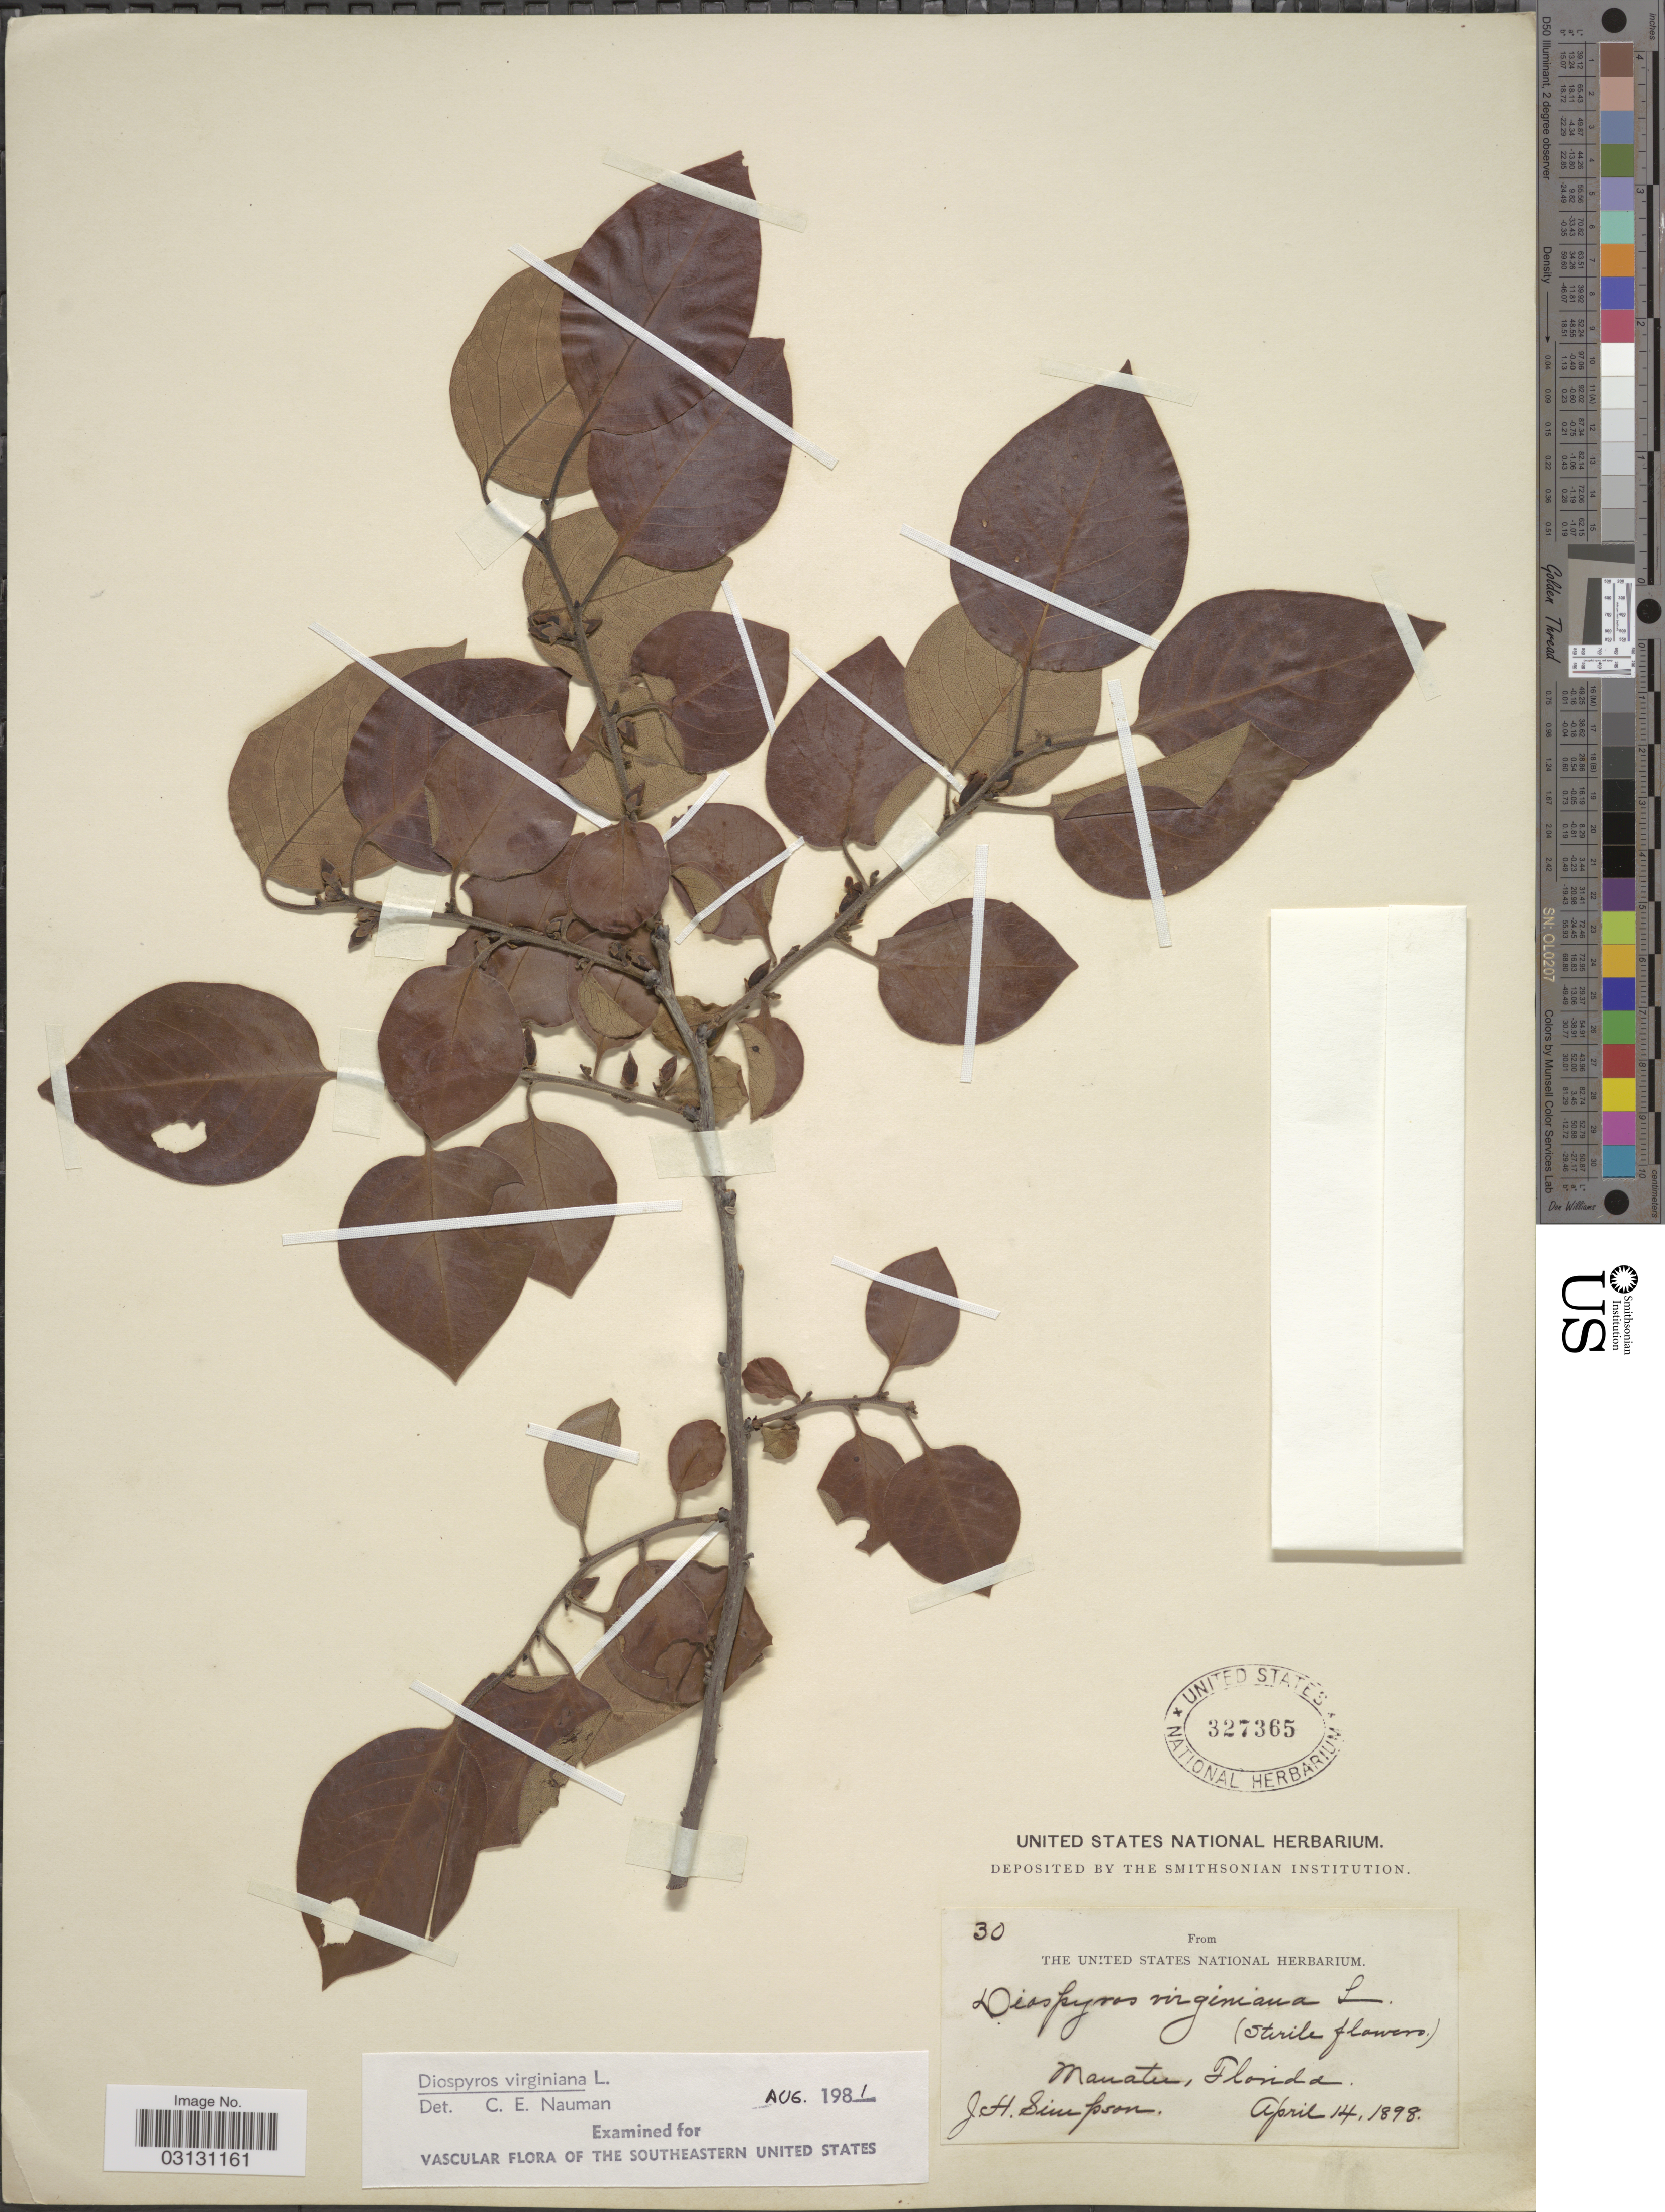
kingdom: Plantae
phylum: Tracheophyta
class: Magnoliopsida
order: Ericales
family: Ebenaceae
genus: Diospyros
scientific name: Diospyros virginiana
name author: L.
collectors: J. H. Simpson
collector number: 30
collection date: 1898-04-14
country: United States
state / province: Florida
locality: Manatee.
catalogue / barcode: US 327365